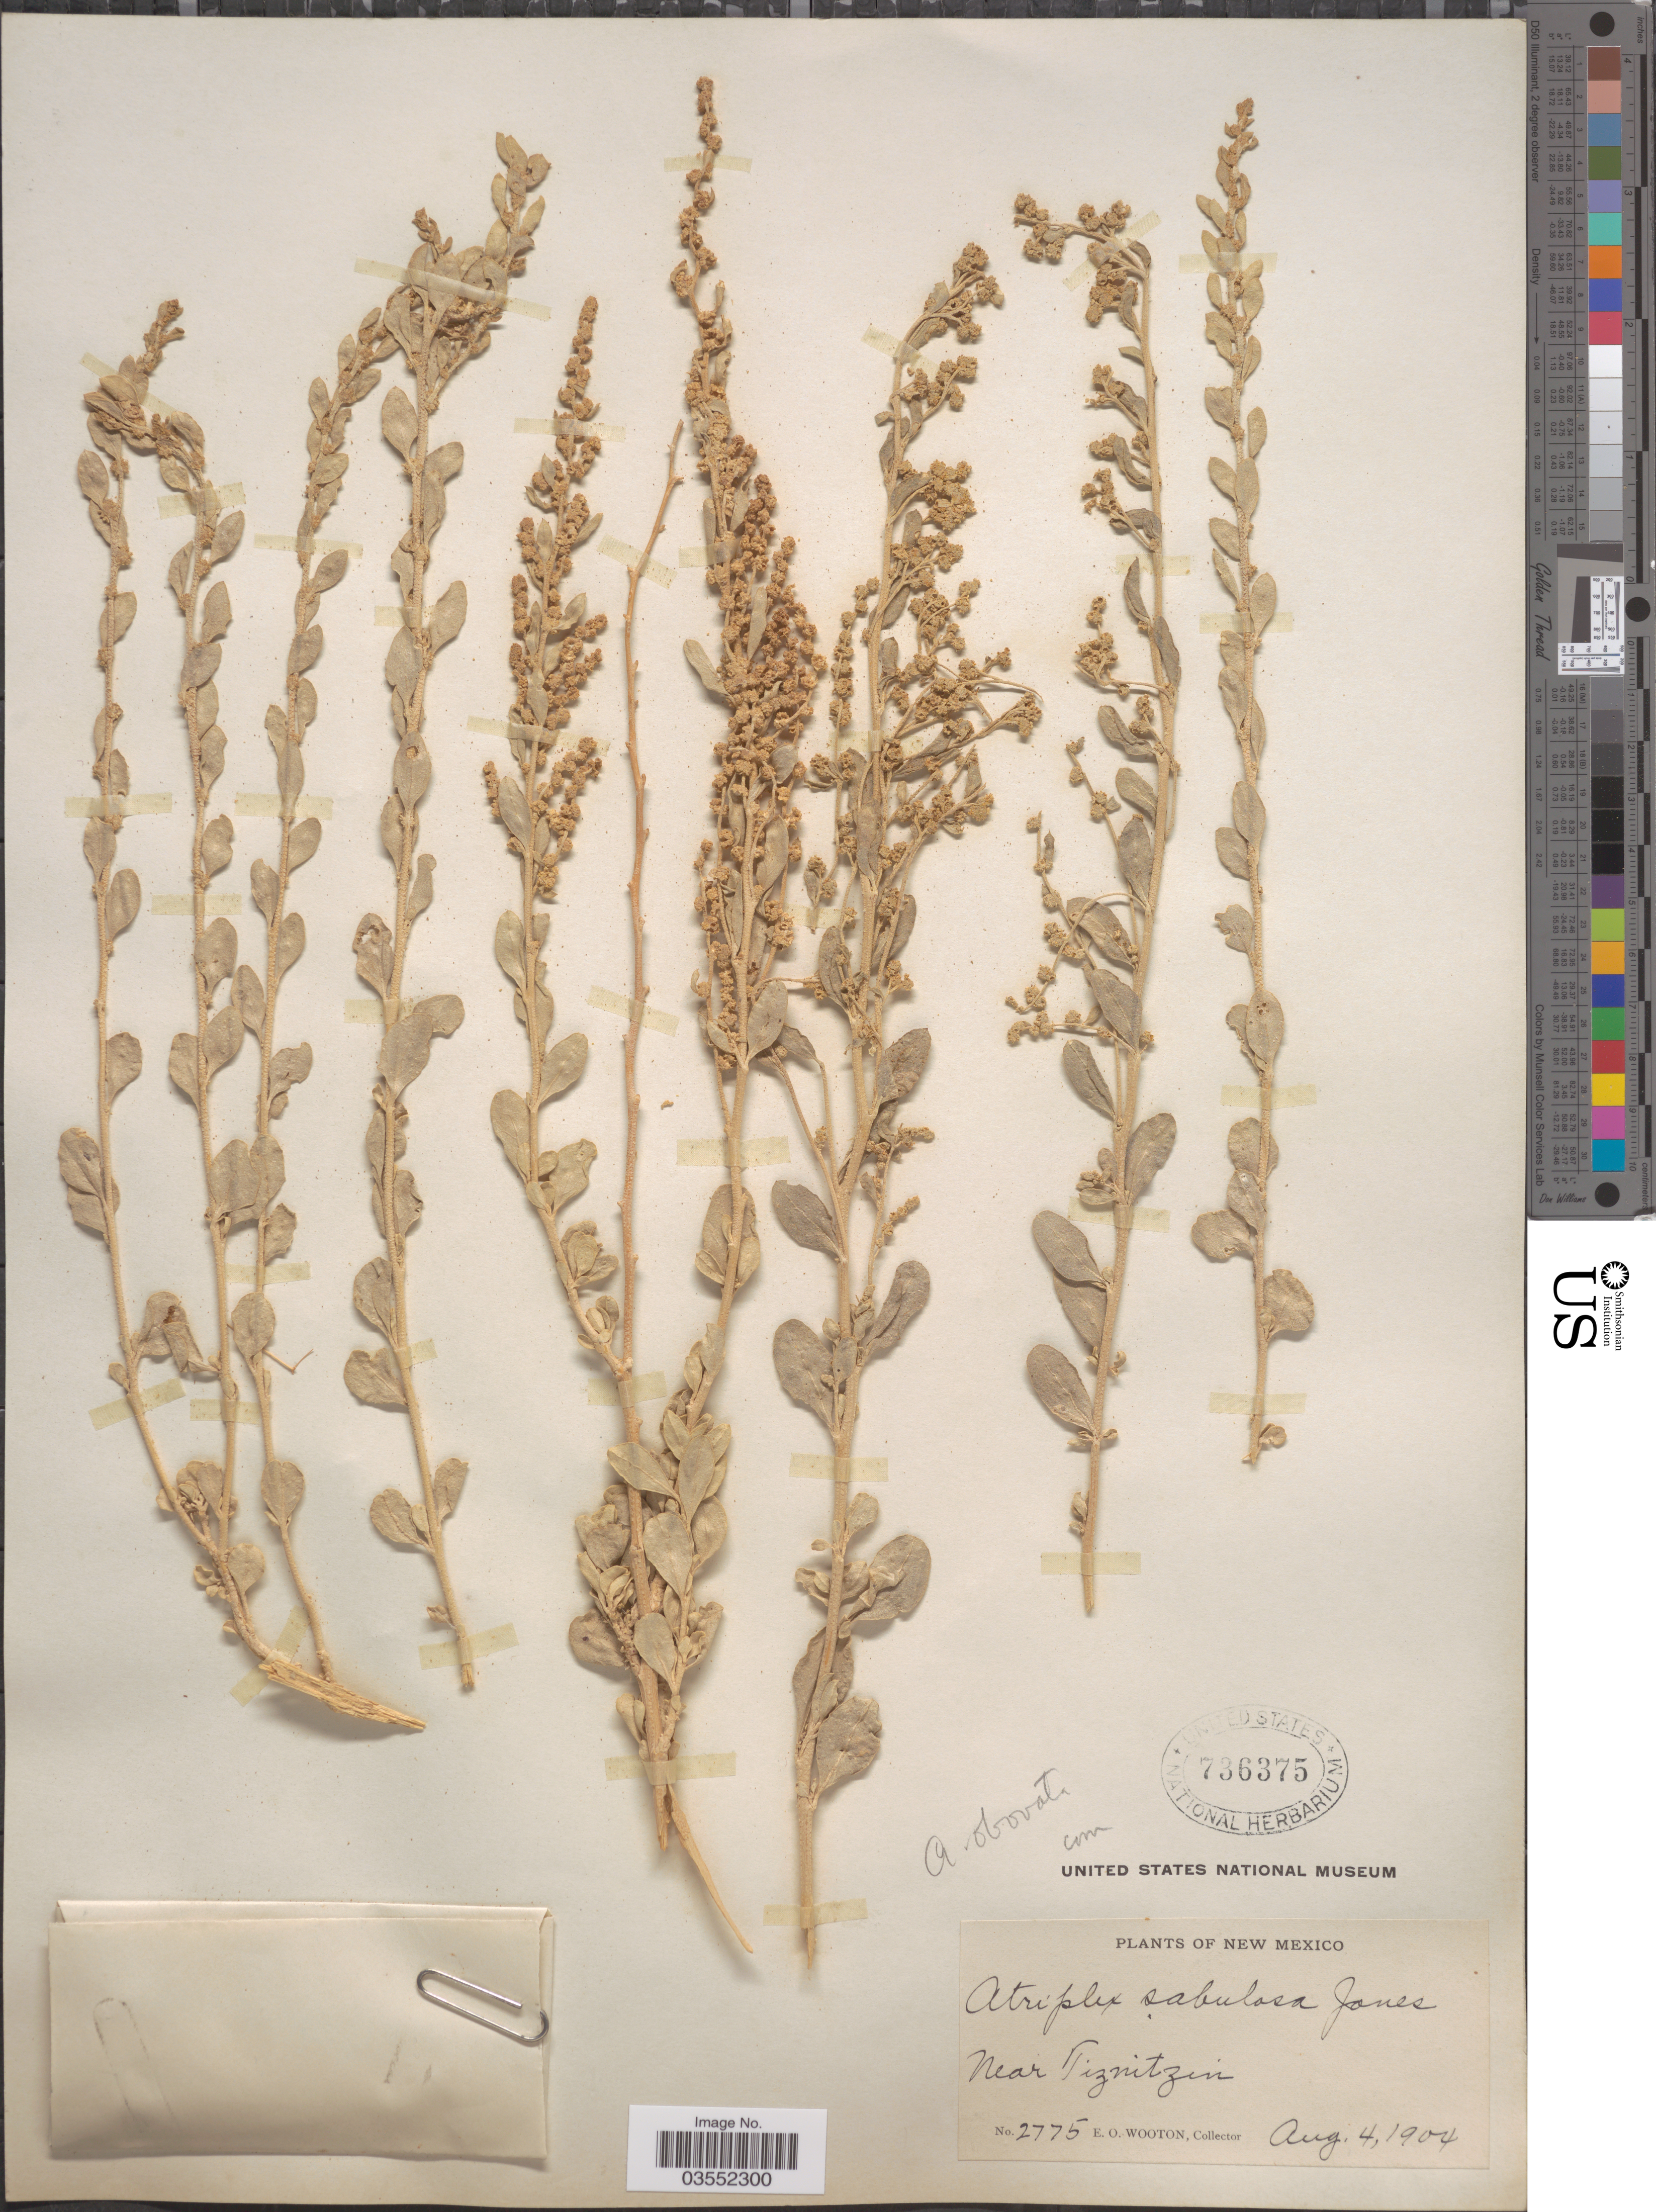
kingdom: Plantae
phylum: Tracheophyta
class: Magnoliopsida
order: Caryophyllales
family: Amaranthaceae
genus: Atriplex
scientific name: Atriplex obovata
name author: Moq.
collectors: E. O. Wooton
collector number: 2775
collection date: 1904-08-04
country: United States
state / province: New Mexico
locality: Near Tiznitzin.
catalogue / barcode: US 736375